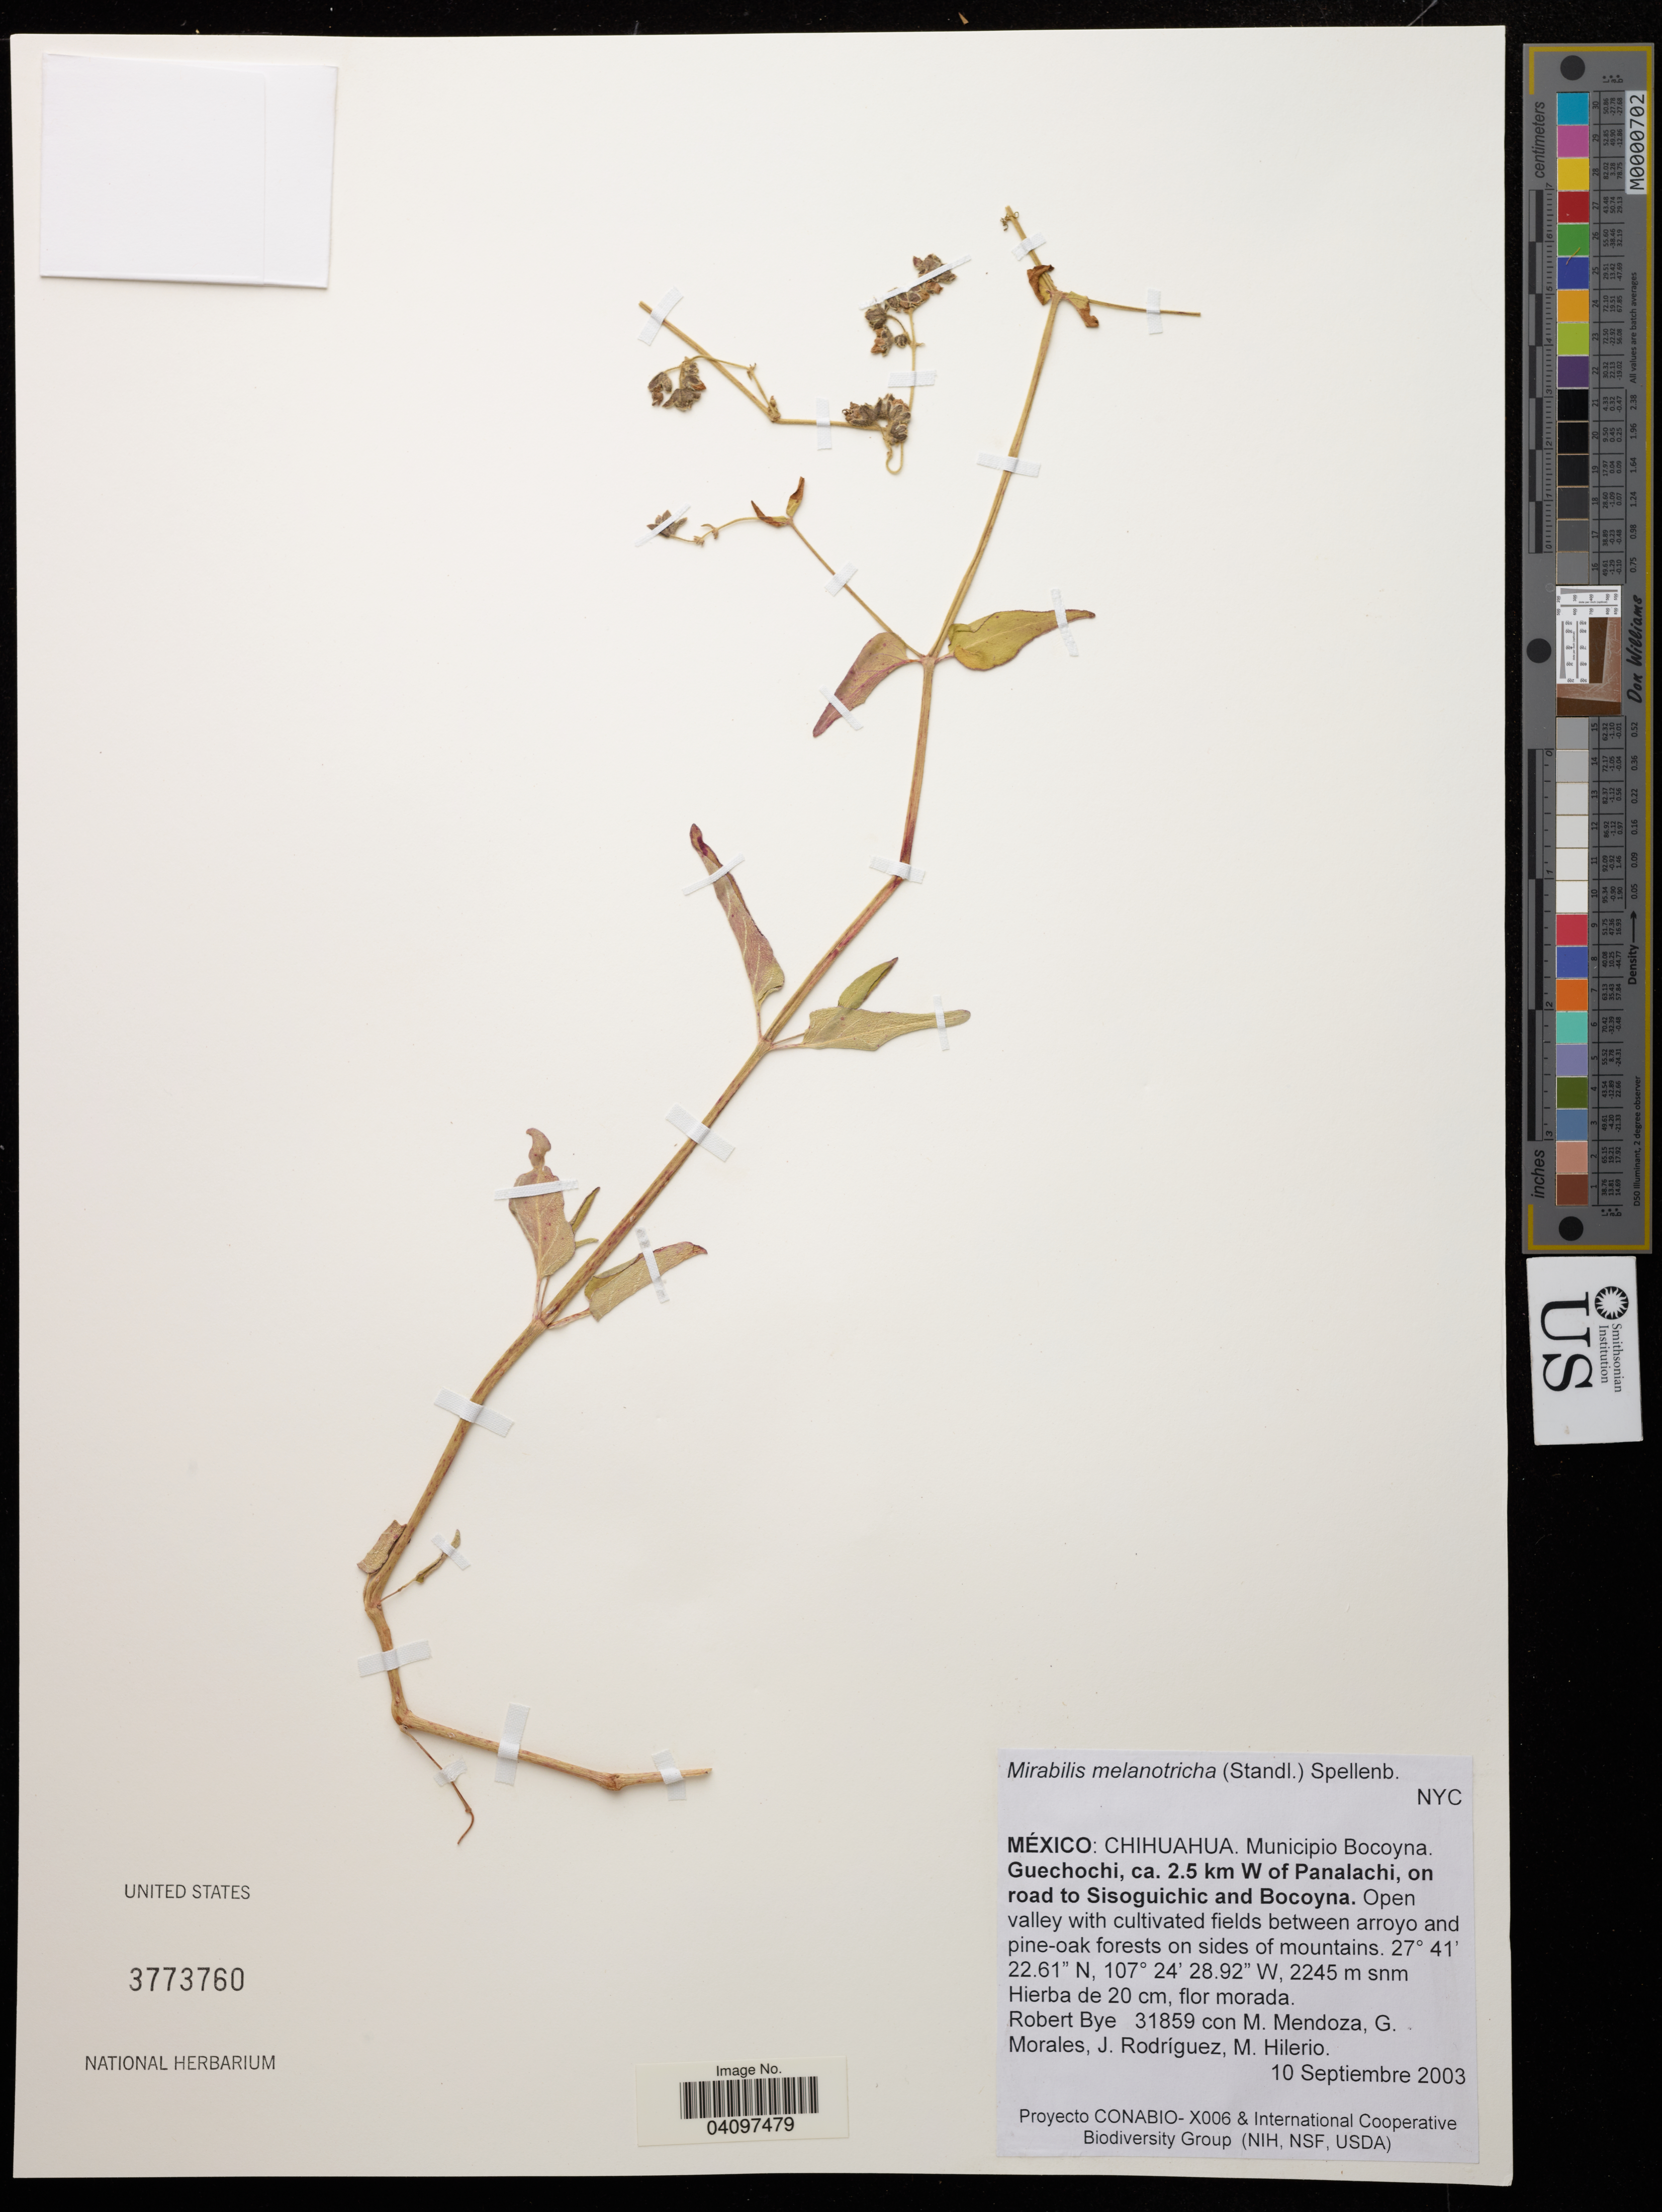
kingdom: Plantae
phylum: Tracheophyta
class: Magnoliopsida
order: Caryophyllales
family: Nyctaginaceae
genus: Mirabilis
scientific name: Mirabilis melanotricha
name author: (Standl.) Spellenb.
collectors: R. Bye, M. Mendoza, G. Morales & J. Rodriguez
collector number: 31859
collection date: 2003-09-10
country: Mexico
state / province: Chihuahua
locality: Chihuahua. Municipio Bocoyna. Guechochi, ca. 2.5 km W of Panalachi, on road to Sisoguichic and Bocoyna.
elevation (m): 2245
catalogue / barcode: US 3773760